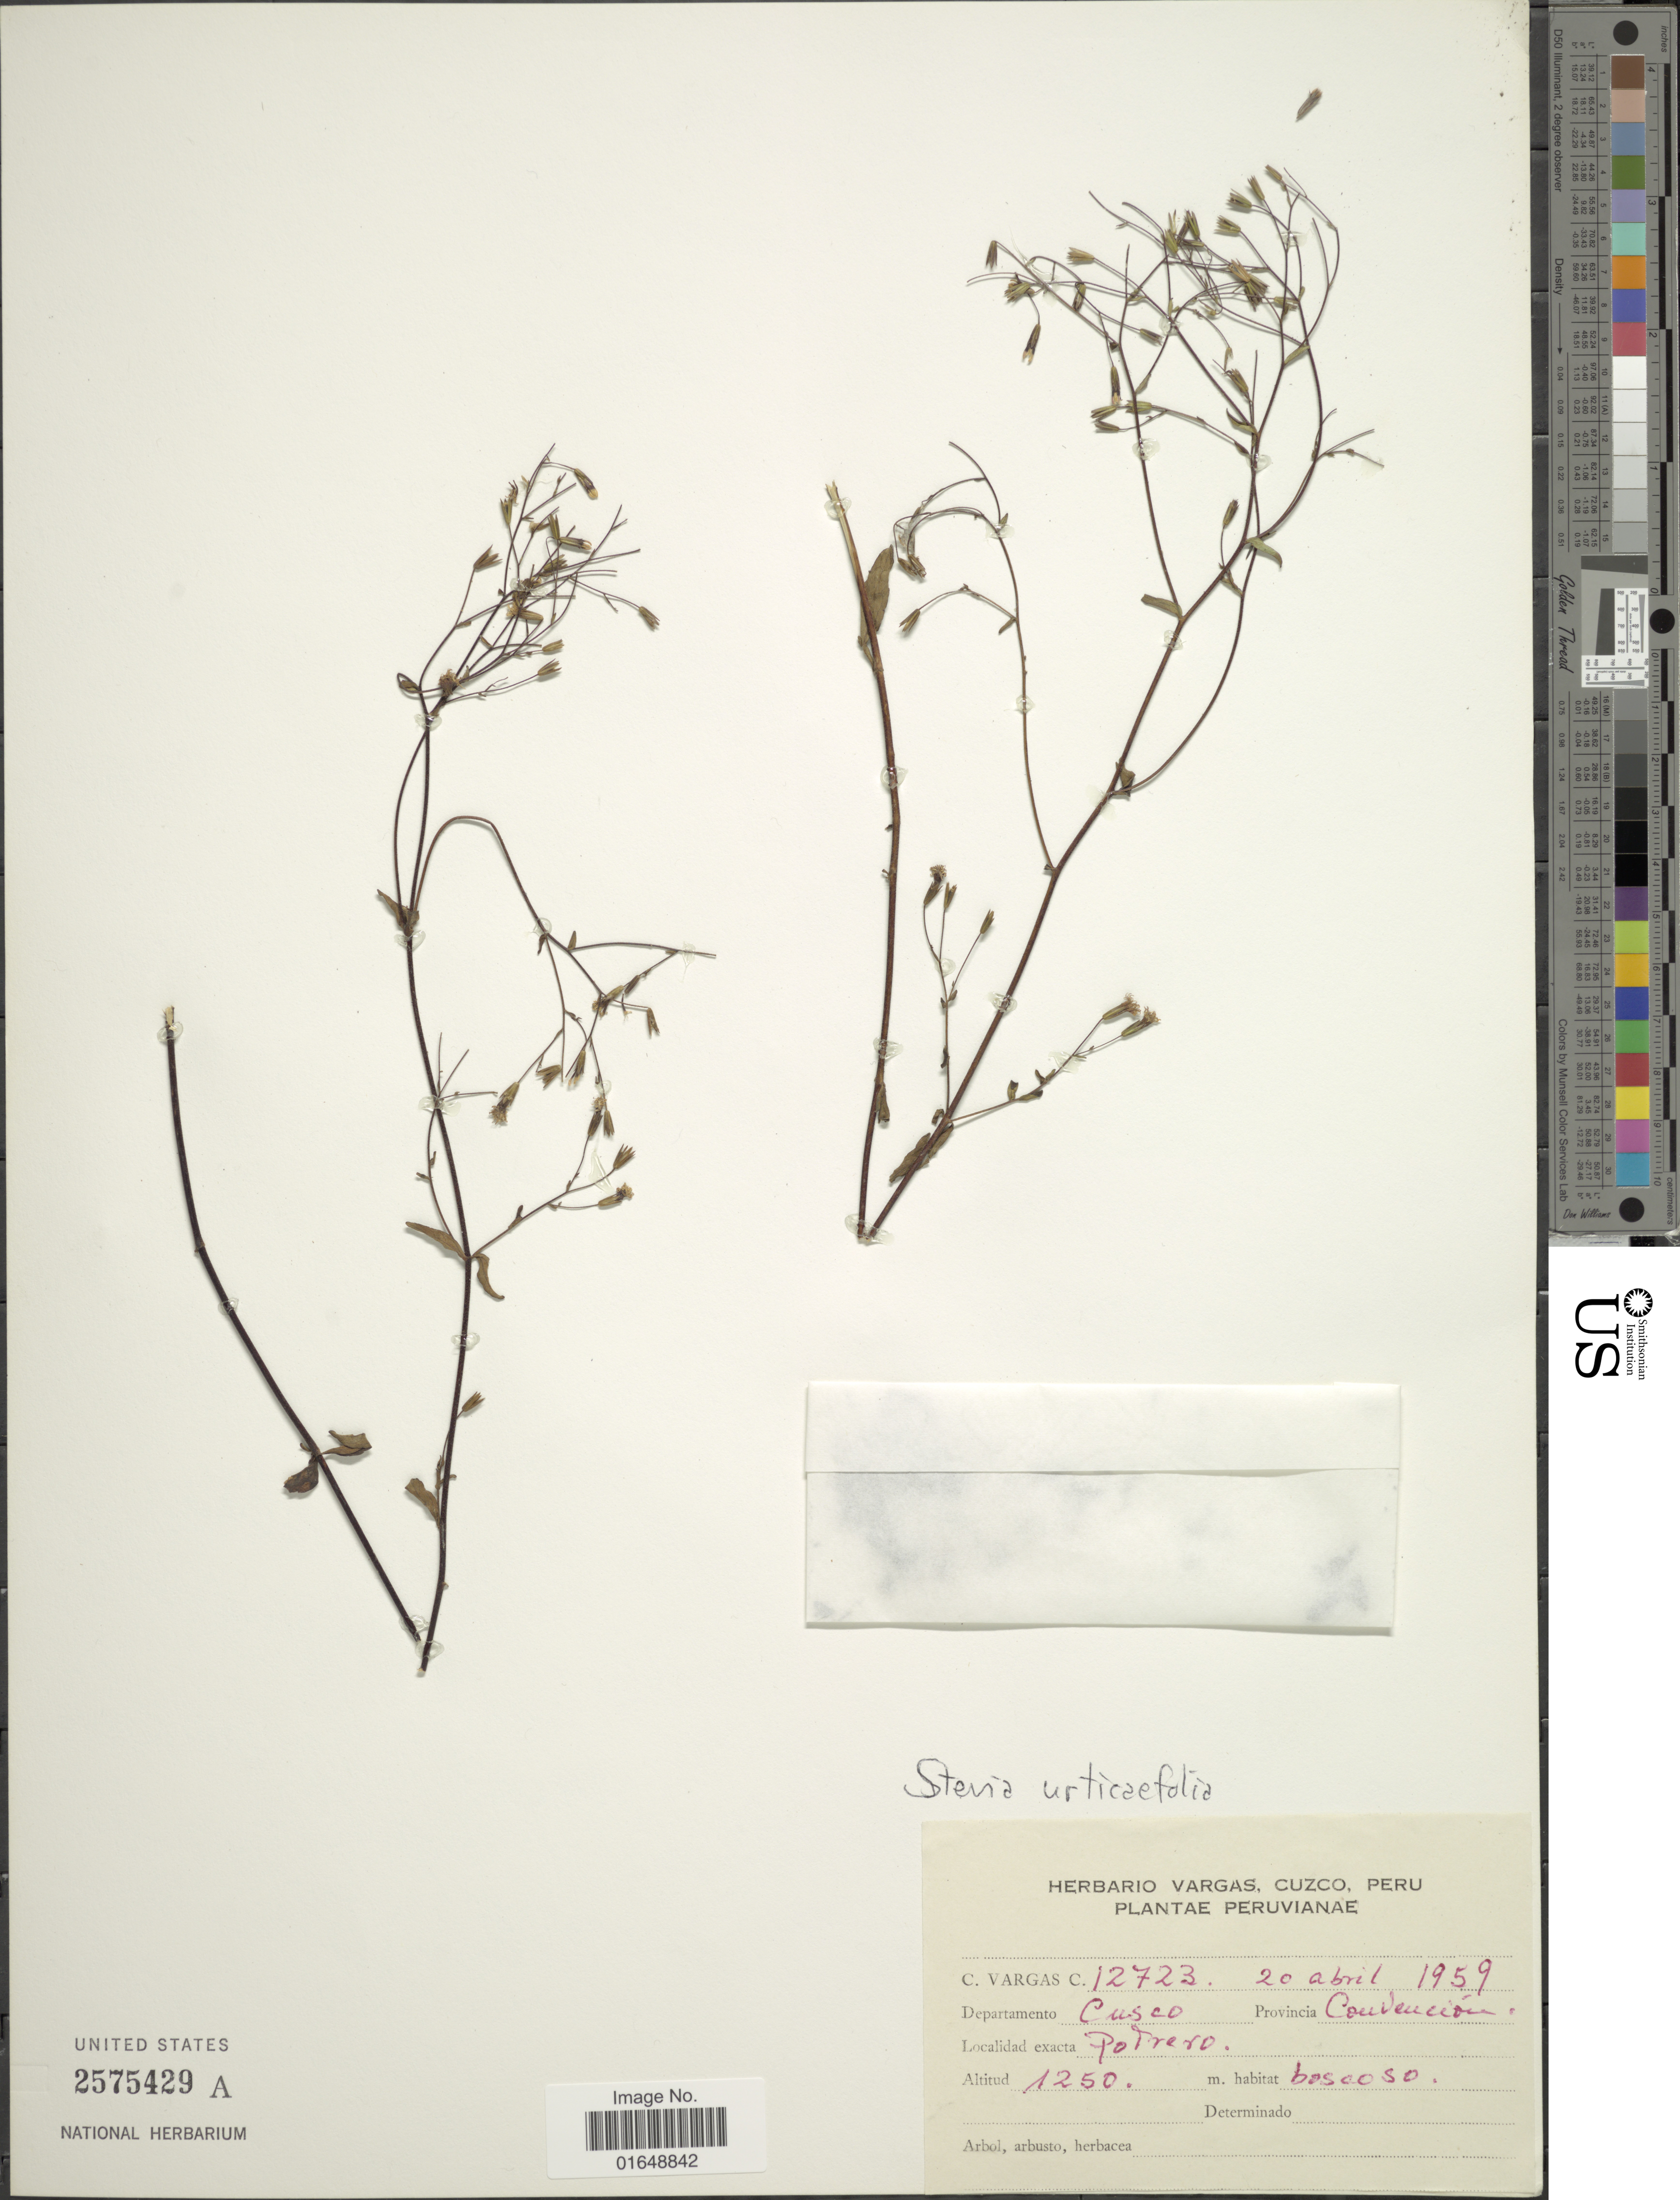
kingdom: Plantae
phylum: Tracheophyta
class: Magnoliopsida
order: Asterales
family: Asteraceae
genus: Stevia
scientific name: Stevia urticaefolia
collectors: C. Vargas Calderón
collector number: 12723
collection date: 1959-04-20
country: Peru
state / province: Cusco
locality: Departamento Cusco. Provincia Couveución. Podrero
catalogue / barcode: US 2575429A